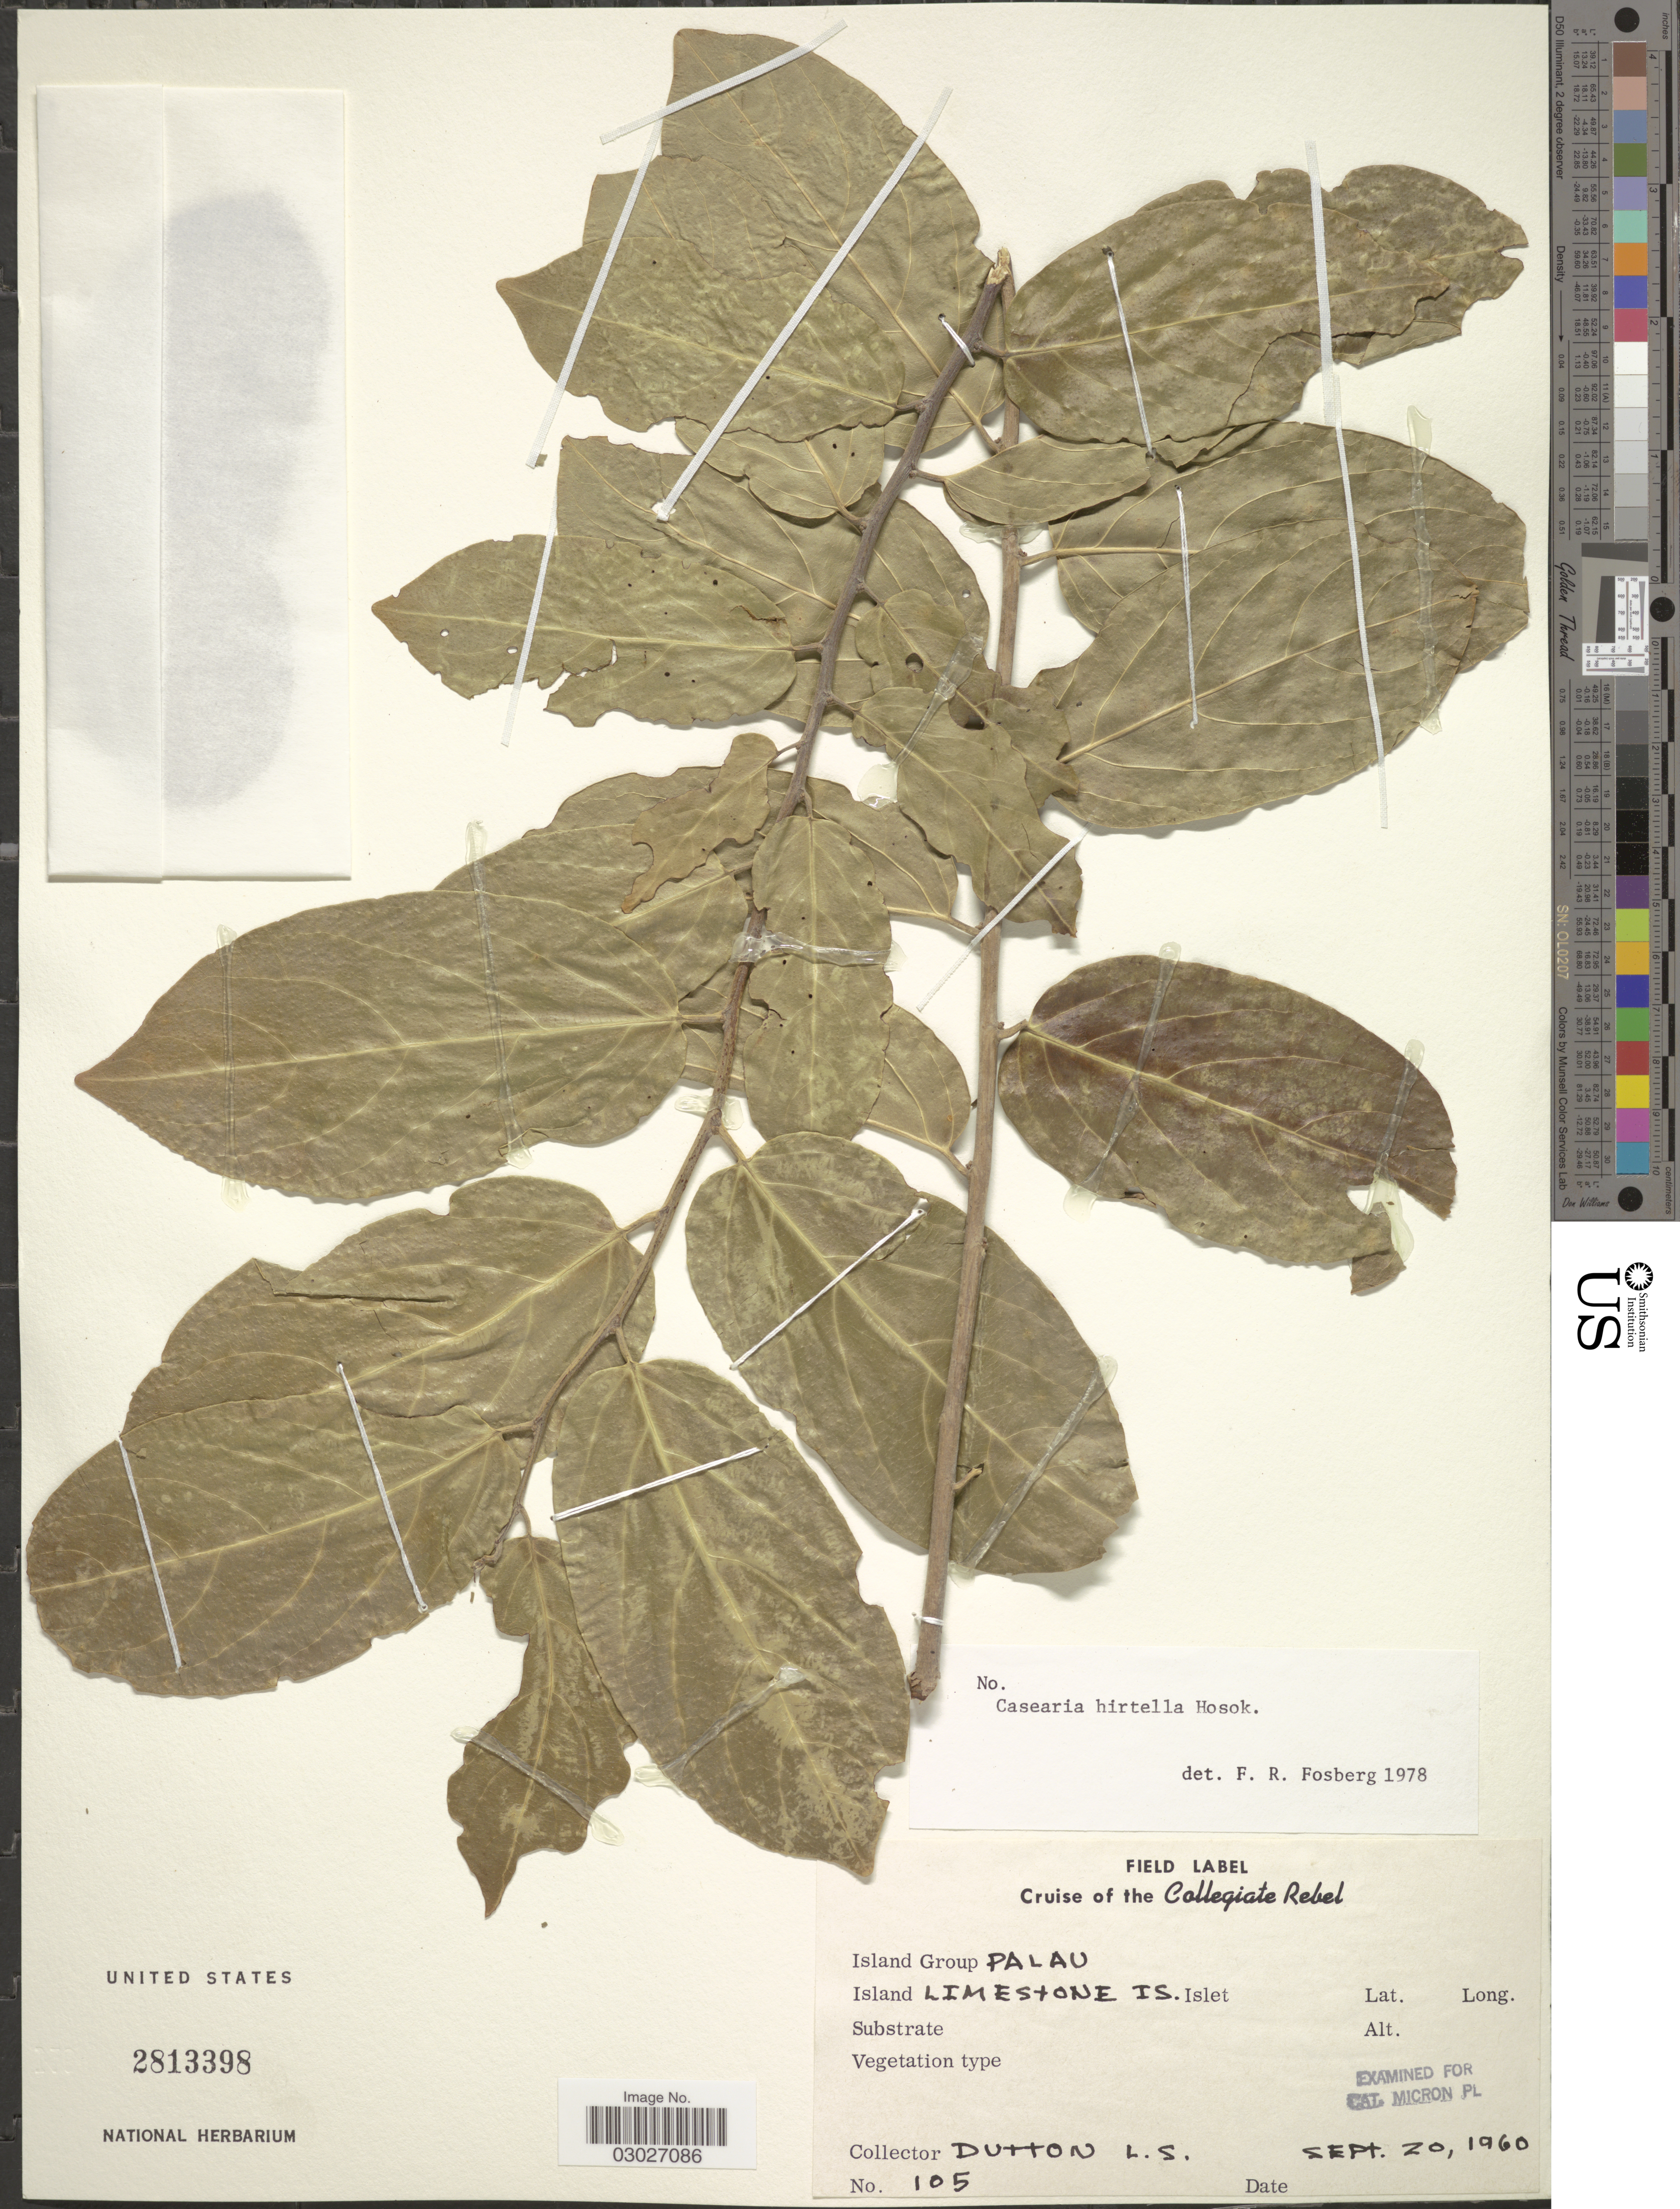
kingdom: Plantae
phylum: Tracheophyta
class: Magnoliopsida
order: Malpighiales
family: Salicaceae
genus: Casearia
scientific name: Casearia hirtella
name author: Hosok.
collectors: L. Dutton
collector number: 105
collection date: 1960-09-20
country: Palau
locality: Island Group Palau. Island Limestone Is.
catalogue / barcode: US 2813398